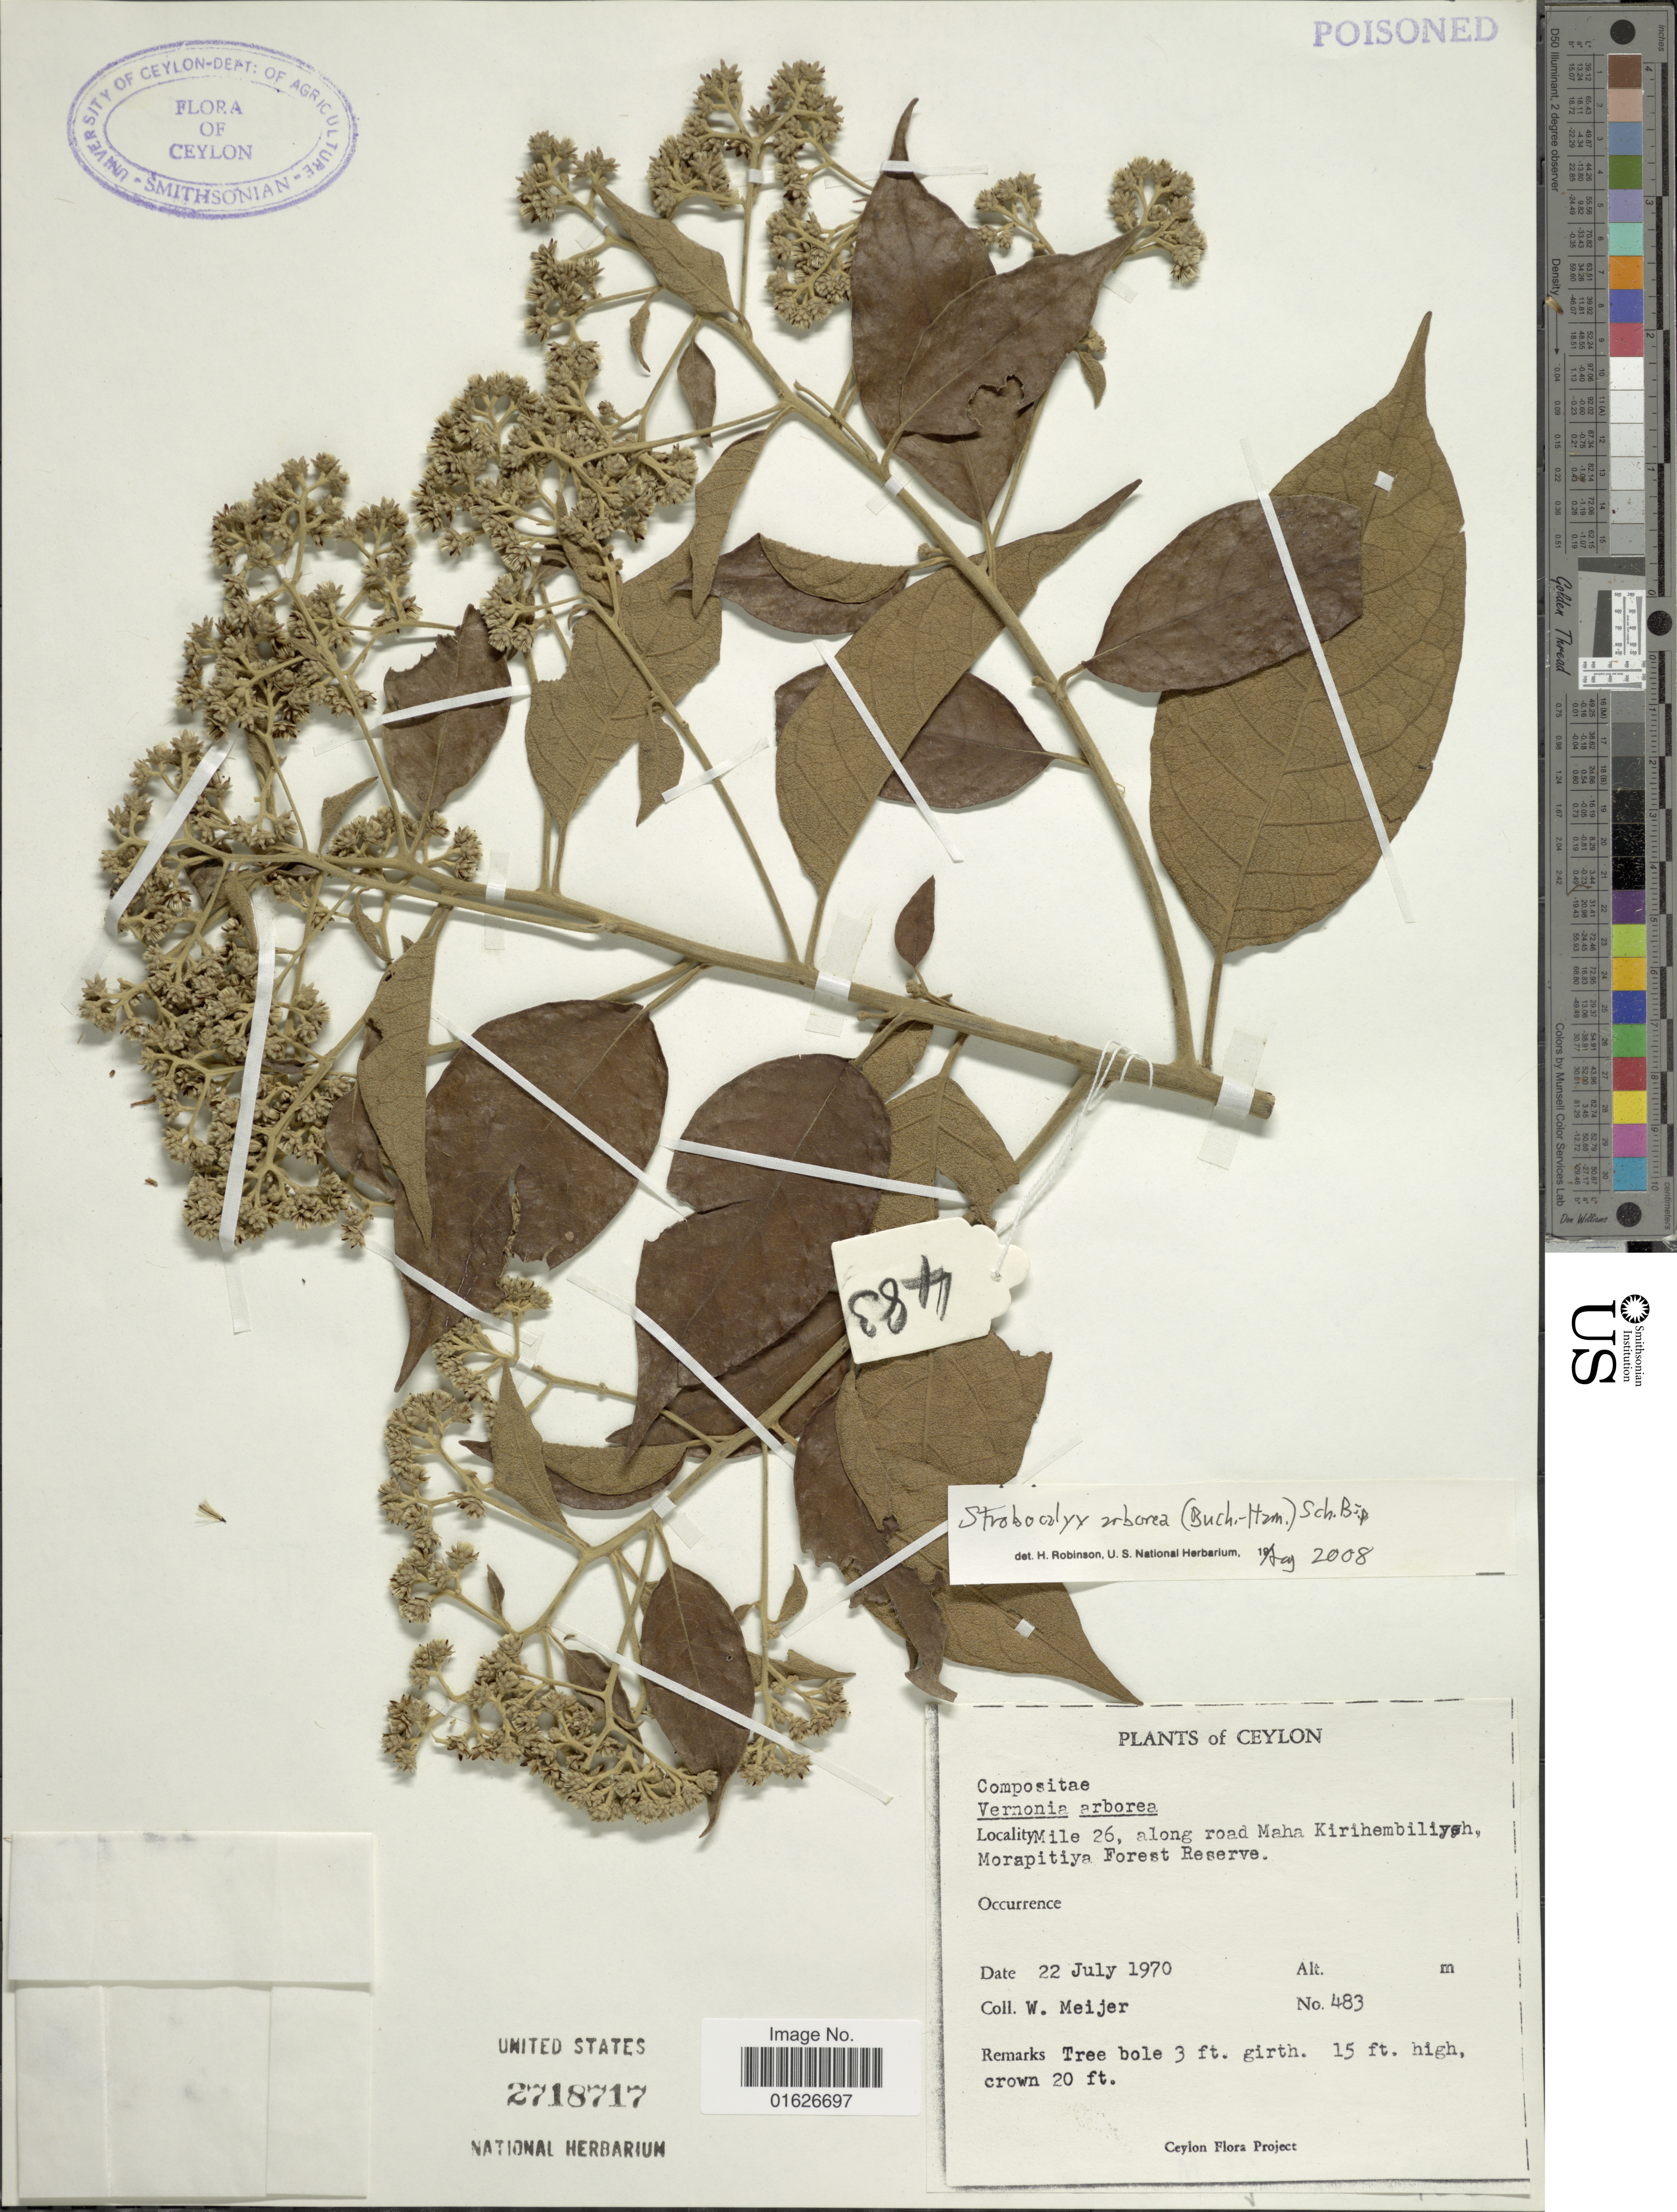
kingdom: Plantae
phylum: Tracheophyta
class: Magnoliopsida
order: Asterales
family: Asteraceae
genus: Strobocalyx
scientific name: Strobocalyx arborea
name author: (Buch.-Ham.) Sch. Bip.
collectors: W. Meijer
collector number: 483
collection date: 1970-07-22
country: Sri Lanka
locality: Mile 26, along road Maha Kirihembiliyah Morapatiya Forest Reserve.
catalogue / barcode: US 2718717